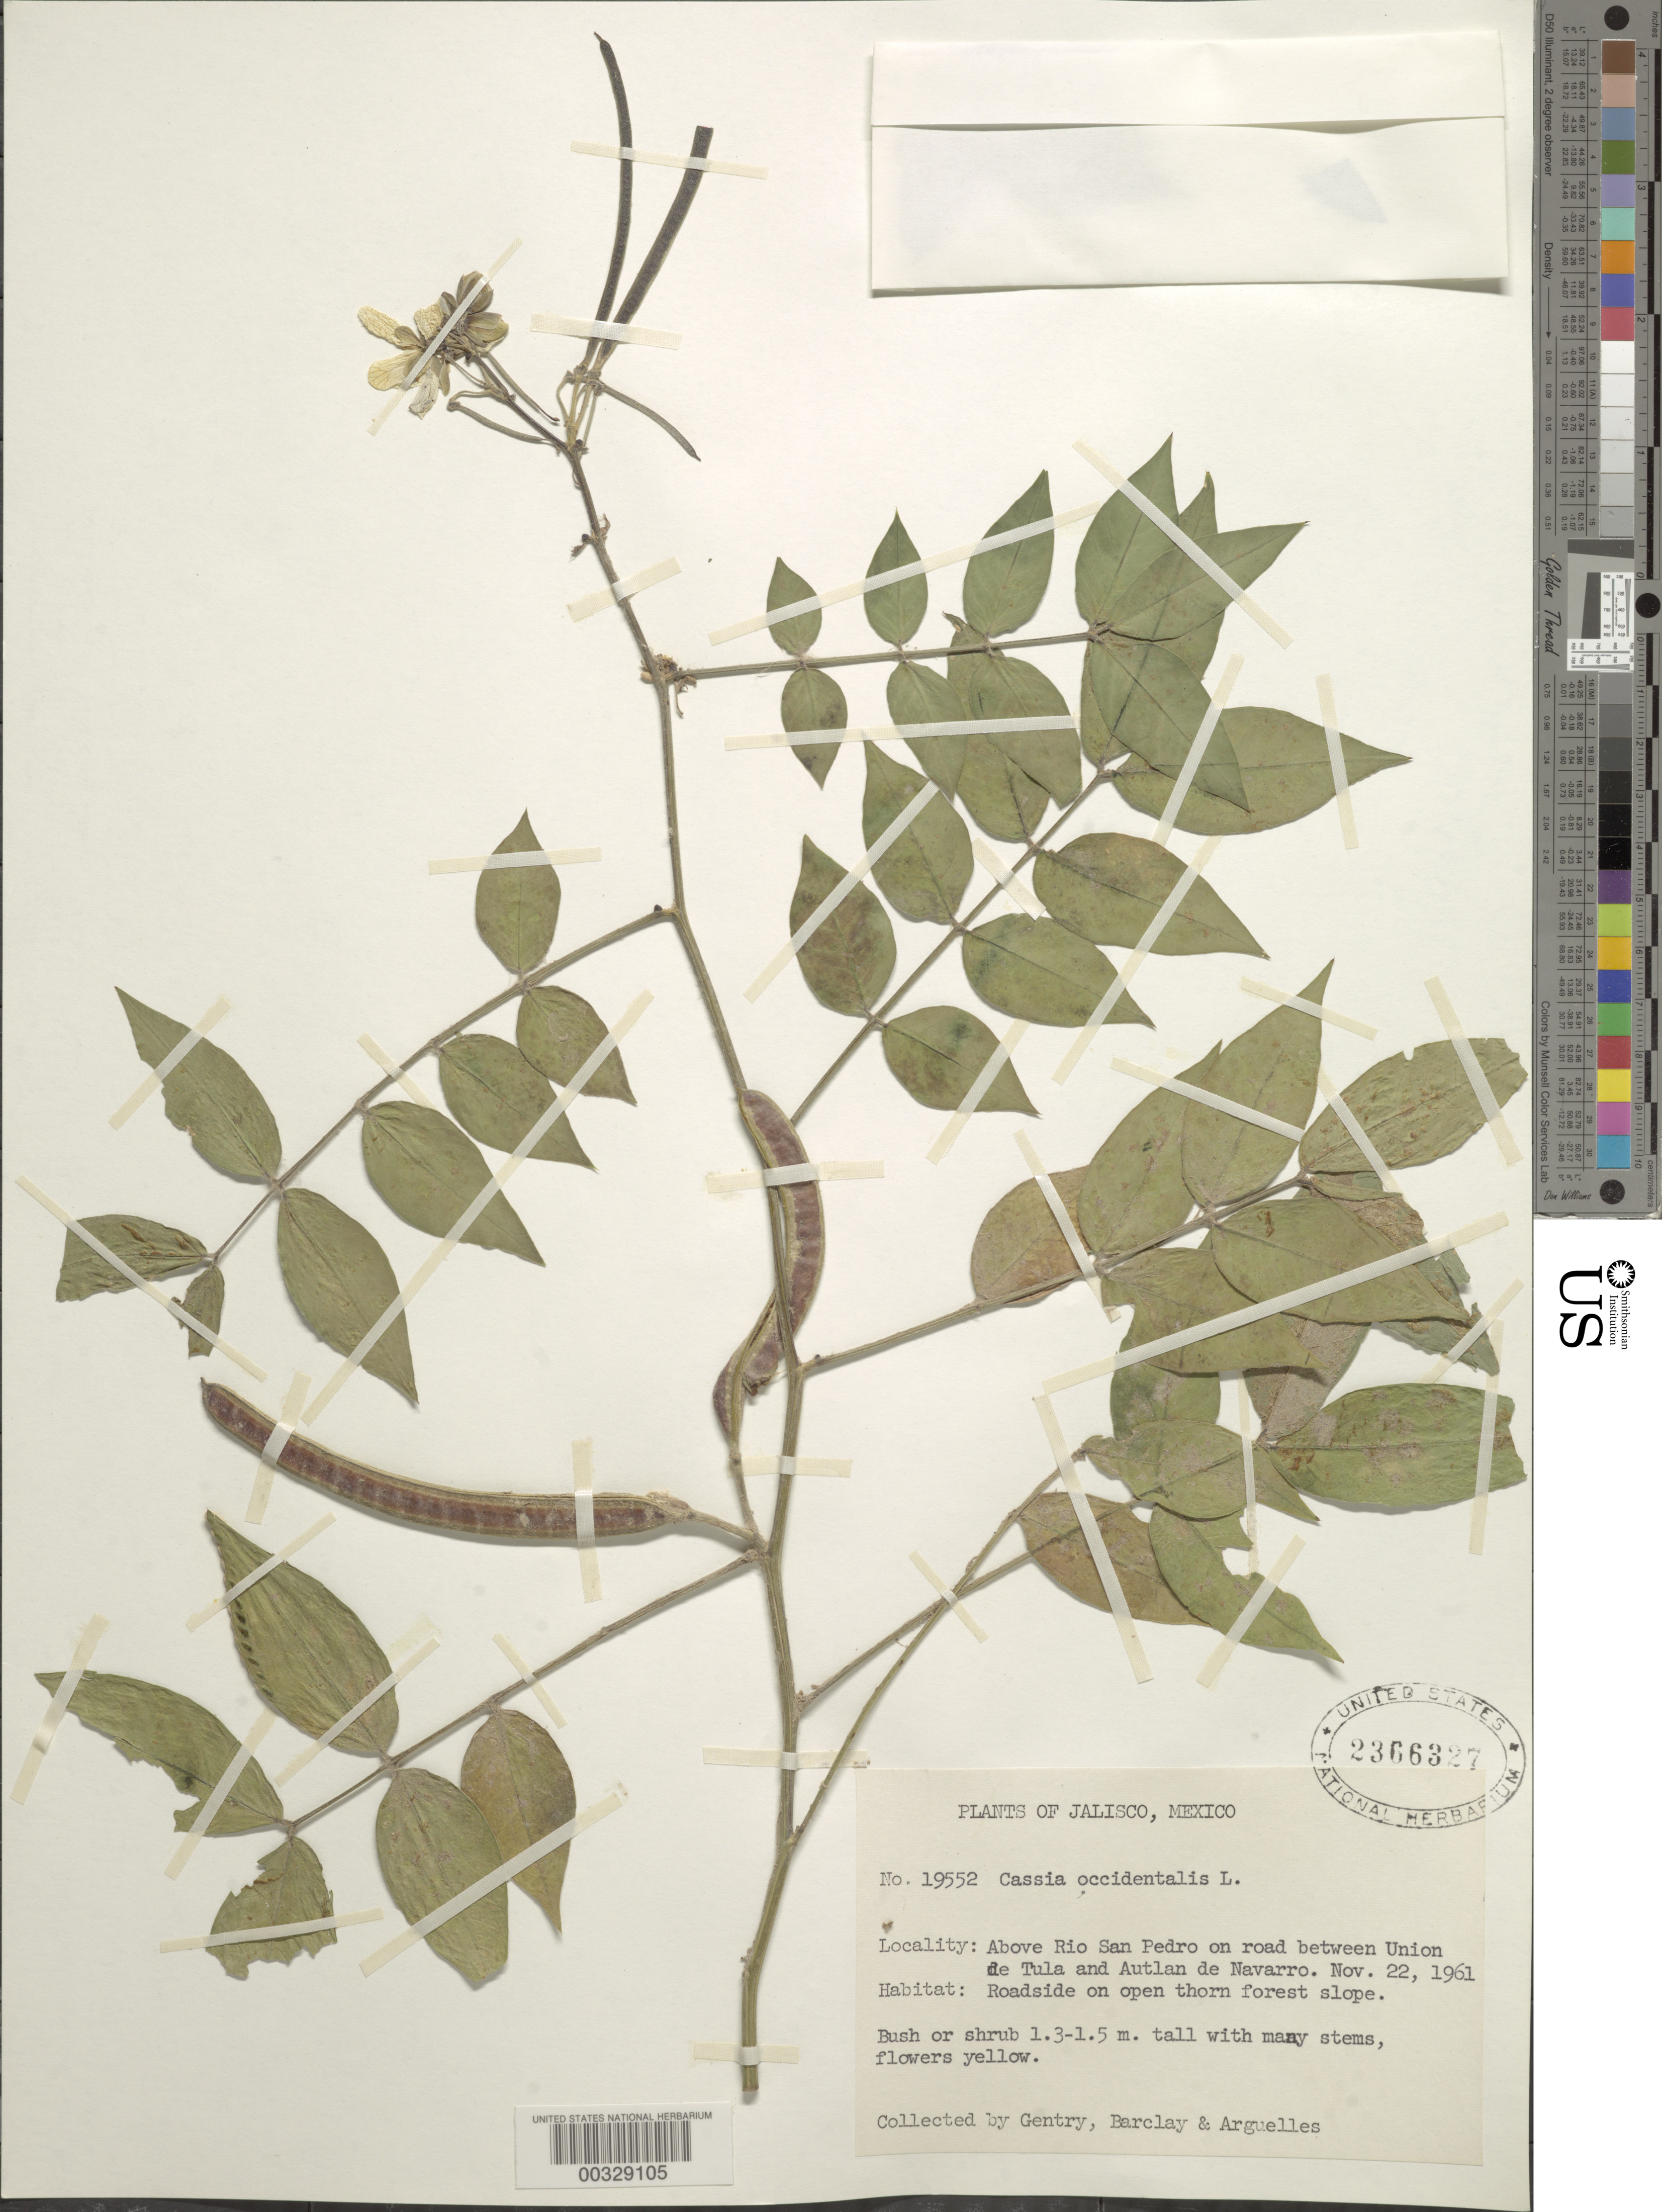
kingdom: Plantae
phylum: Tracheophyta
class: Magnoliopsida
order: Fabales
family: Fabaceae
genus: Senna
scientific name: Senna occidentalis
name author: (L.) Link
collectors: H. S. Gentry, A. S. Barclay & J. Arguelles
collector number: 19552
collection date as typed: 22 Nov 1961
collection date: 1961-11-22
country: Mexico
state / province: Jalisco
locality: Above Rio San Pedro on road between Union de Tula and Autlán de Navarro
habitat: Roadside on open thorn forest slope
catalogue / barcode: US 2366327